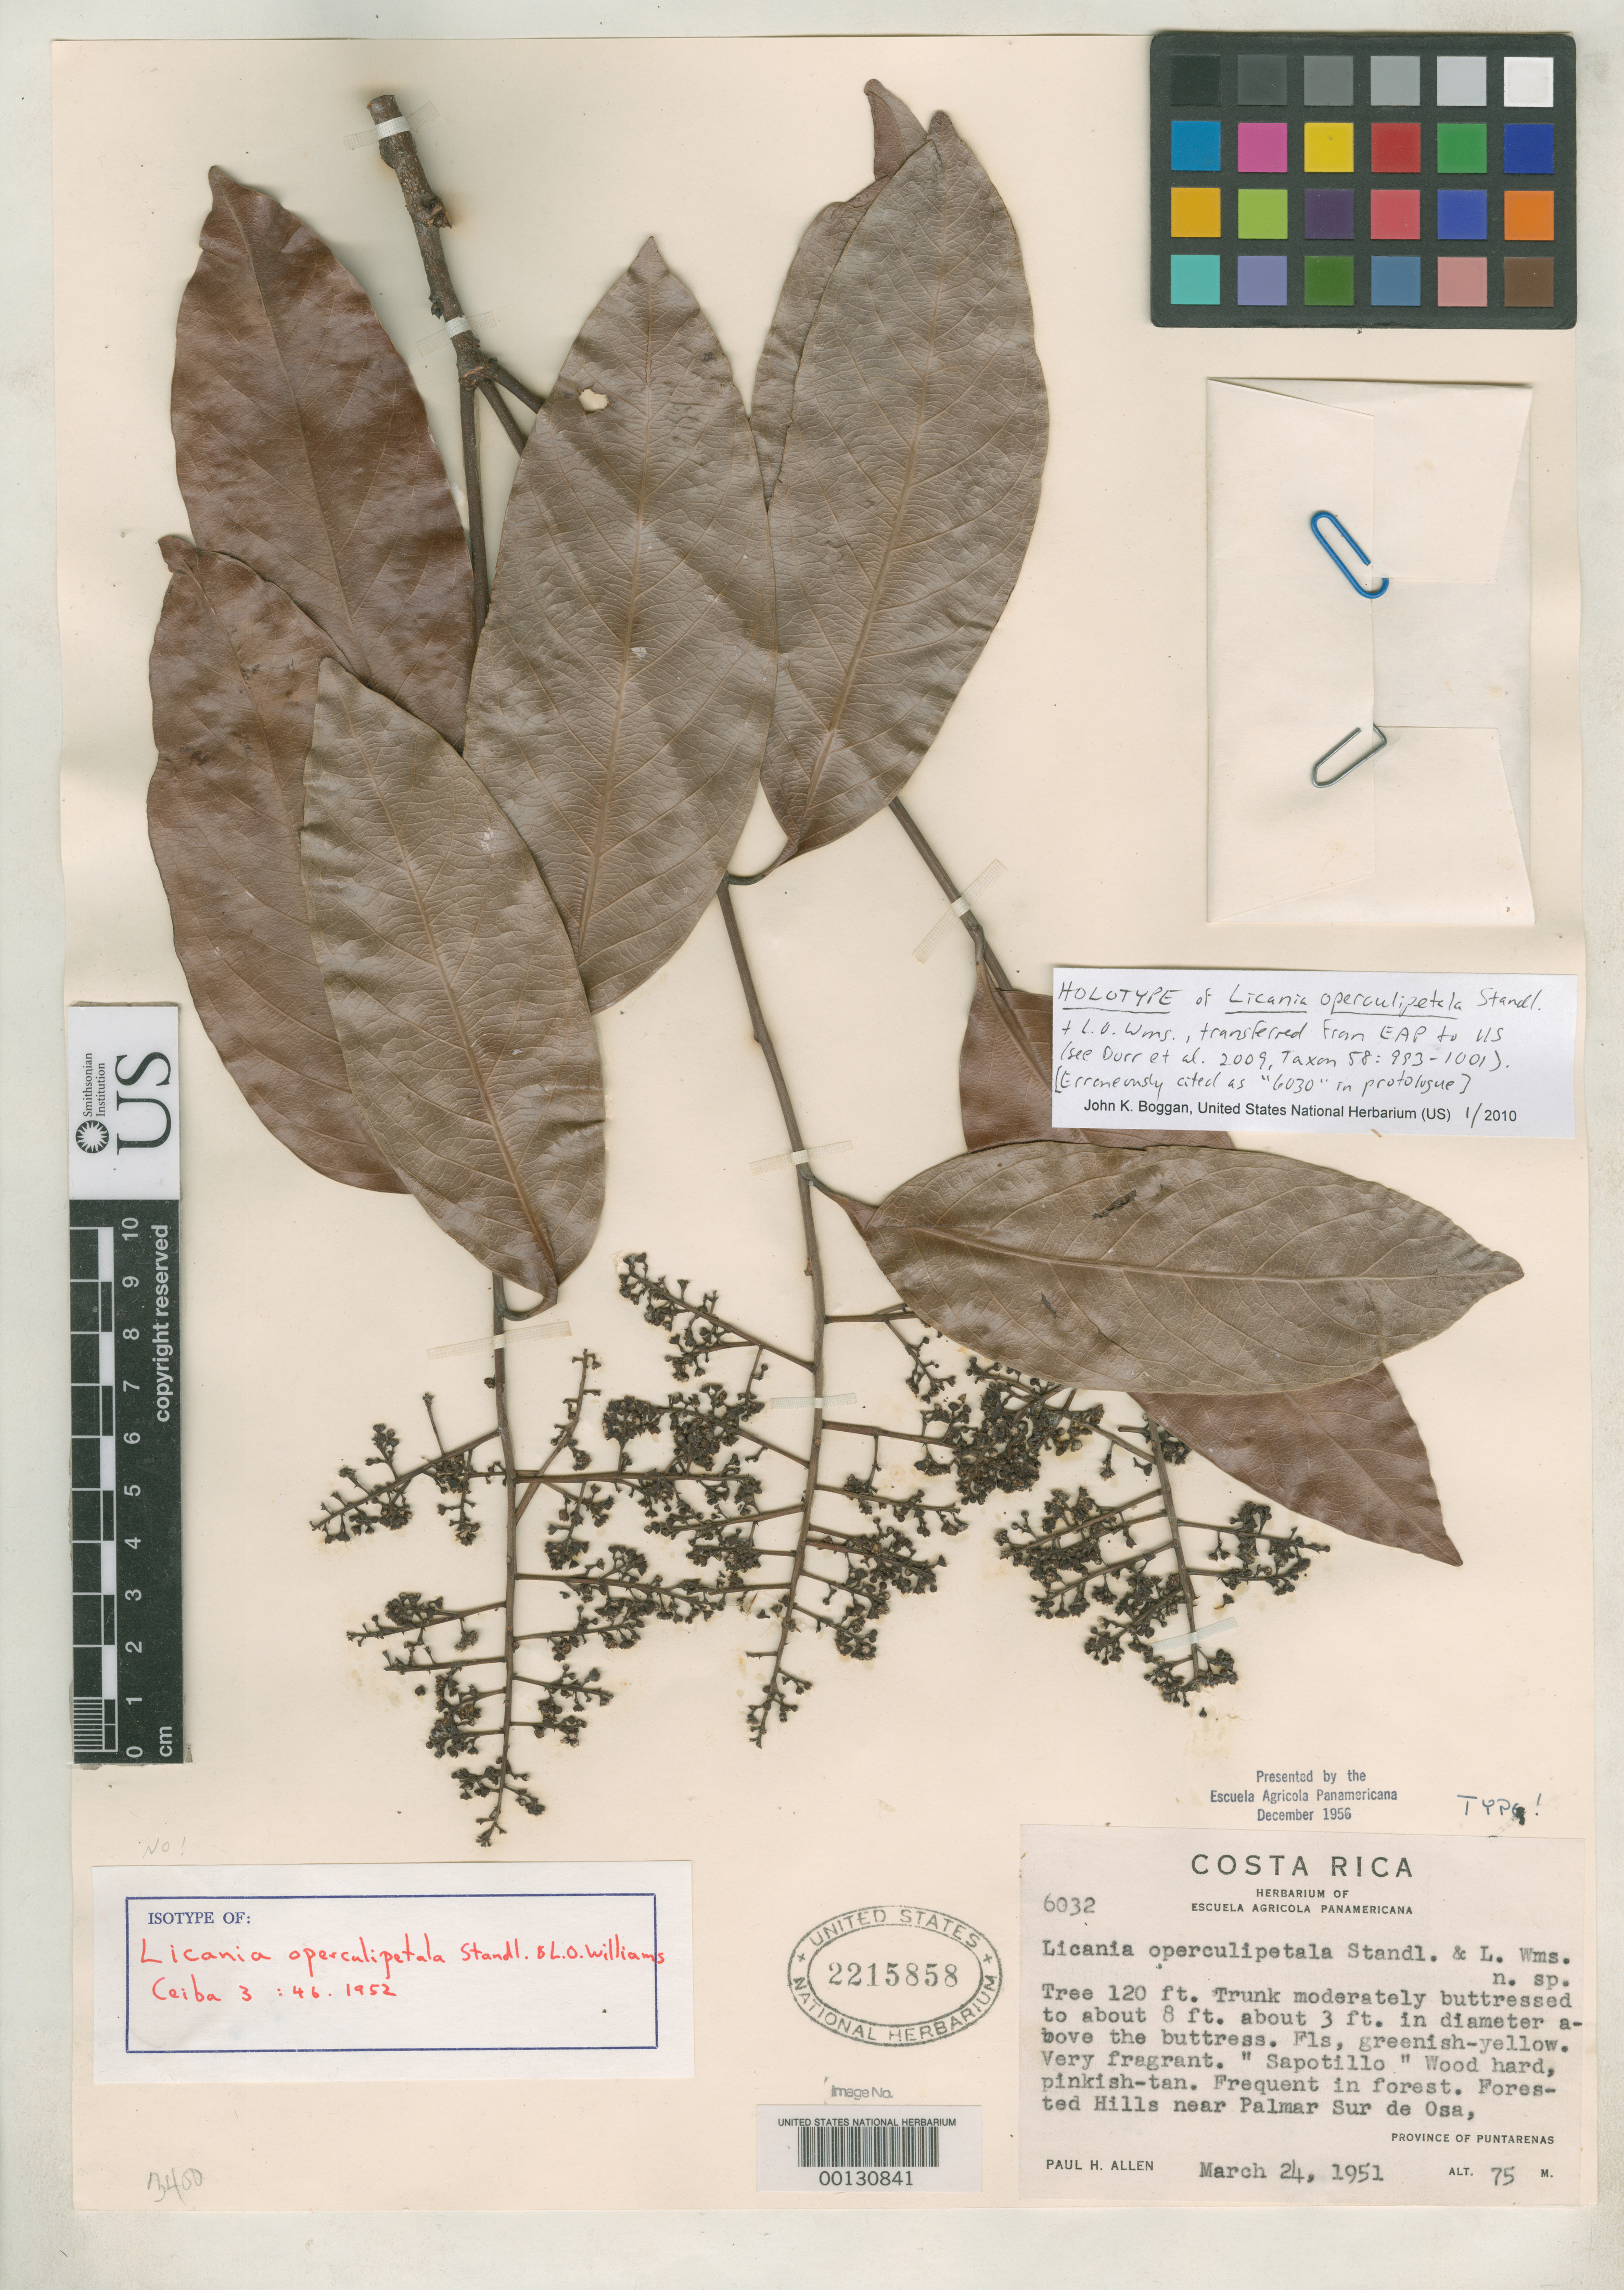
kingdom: Plantae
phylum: Tracheophyta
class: Magnoliopsida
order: Malpighiales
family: Chrysobalanaceae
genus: Licania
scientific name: Licania operculipetala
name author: Standl. & L.O. Williams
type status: Holotype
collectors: P. H. Allen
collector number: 6032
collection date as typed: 24 Mar 1951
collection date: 1951-03-24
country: Costa Rica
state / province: Puntarenas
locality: Forested Hills near Palmar Sur de Osa.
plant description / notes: Erroneously annotated as "isotype". Holotype transferred from EAP to US in 1956 (see Dorr et al. 2009, Taxon 58: 993-1001). Collection number erroneously cited as 6030 in protologue.; Specimen ex EAP, "Presented by the Escuela Agricola Panamericana December 1956."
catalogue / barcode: US 2215858